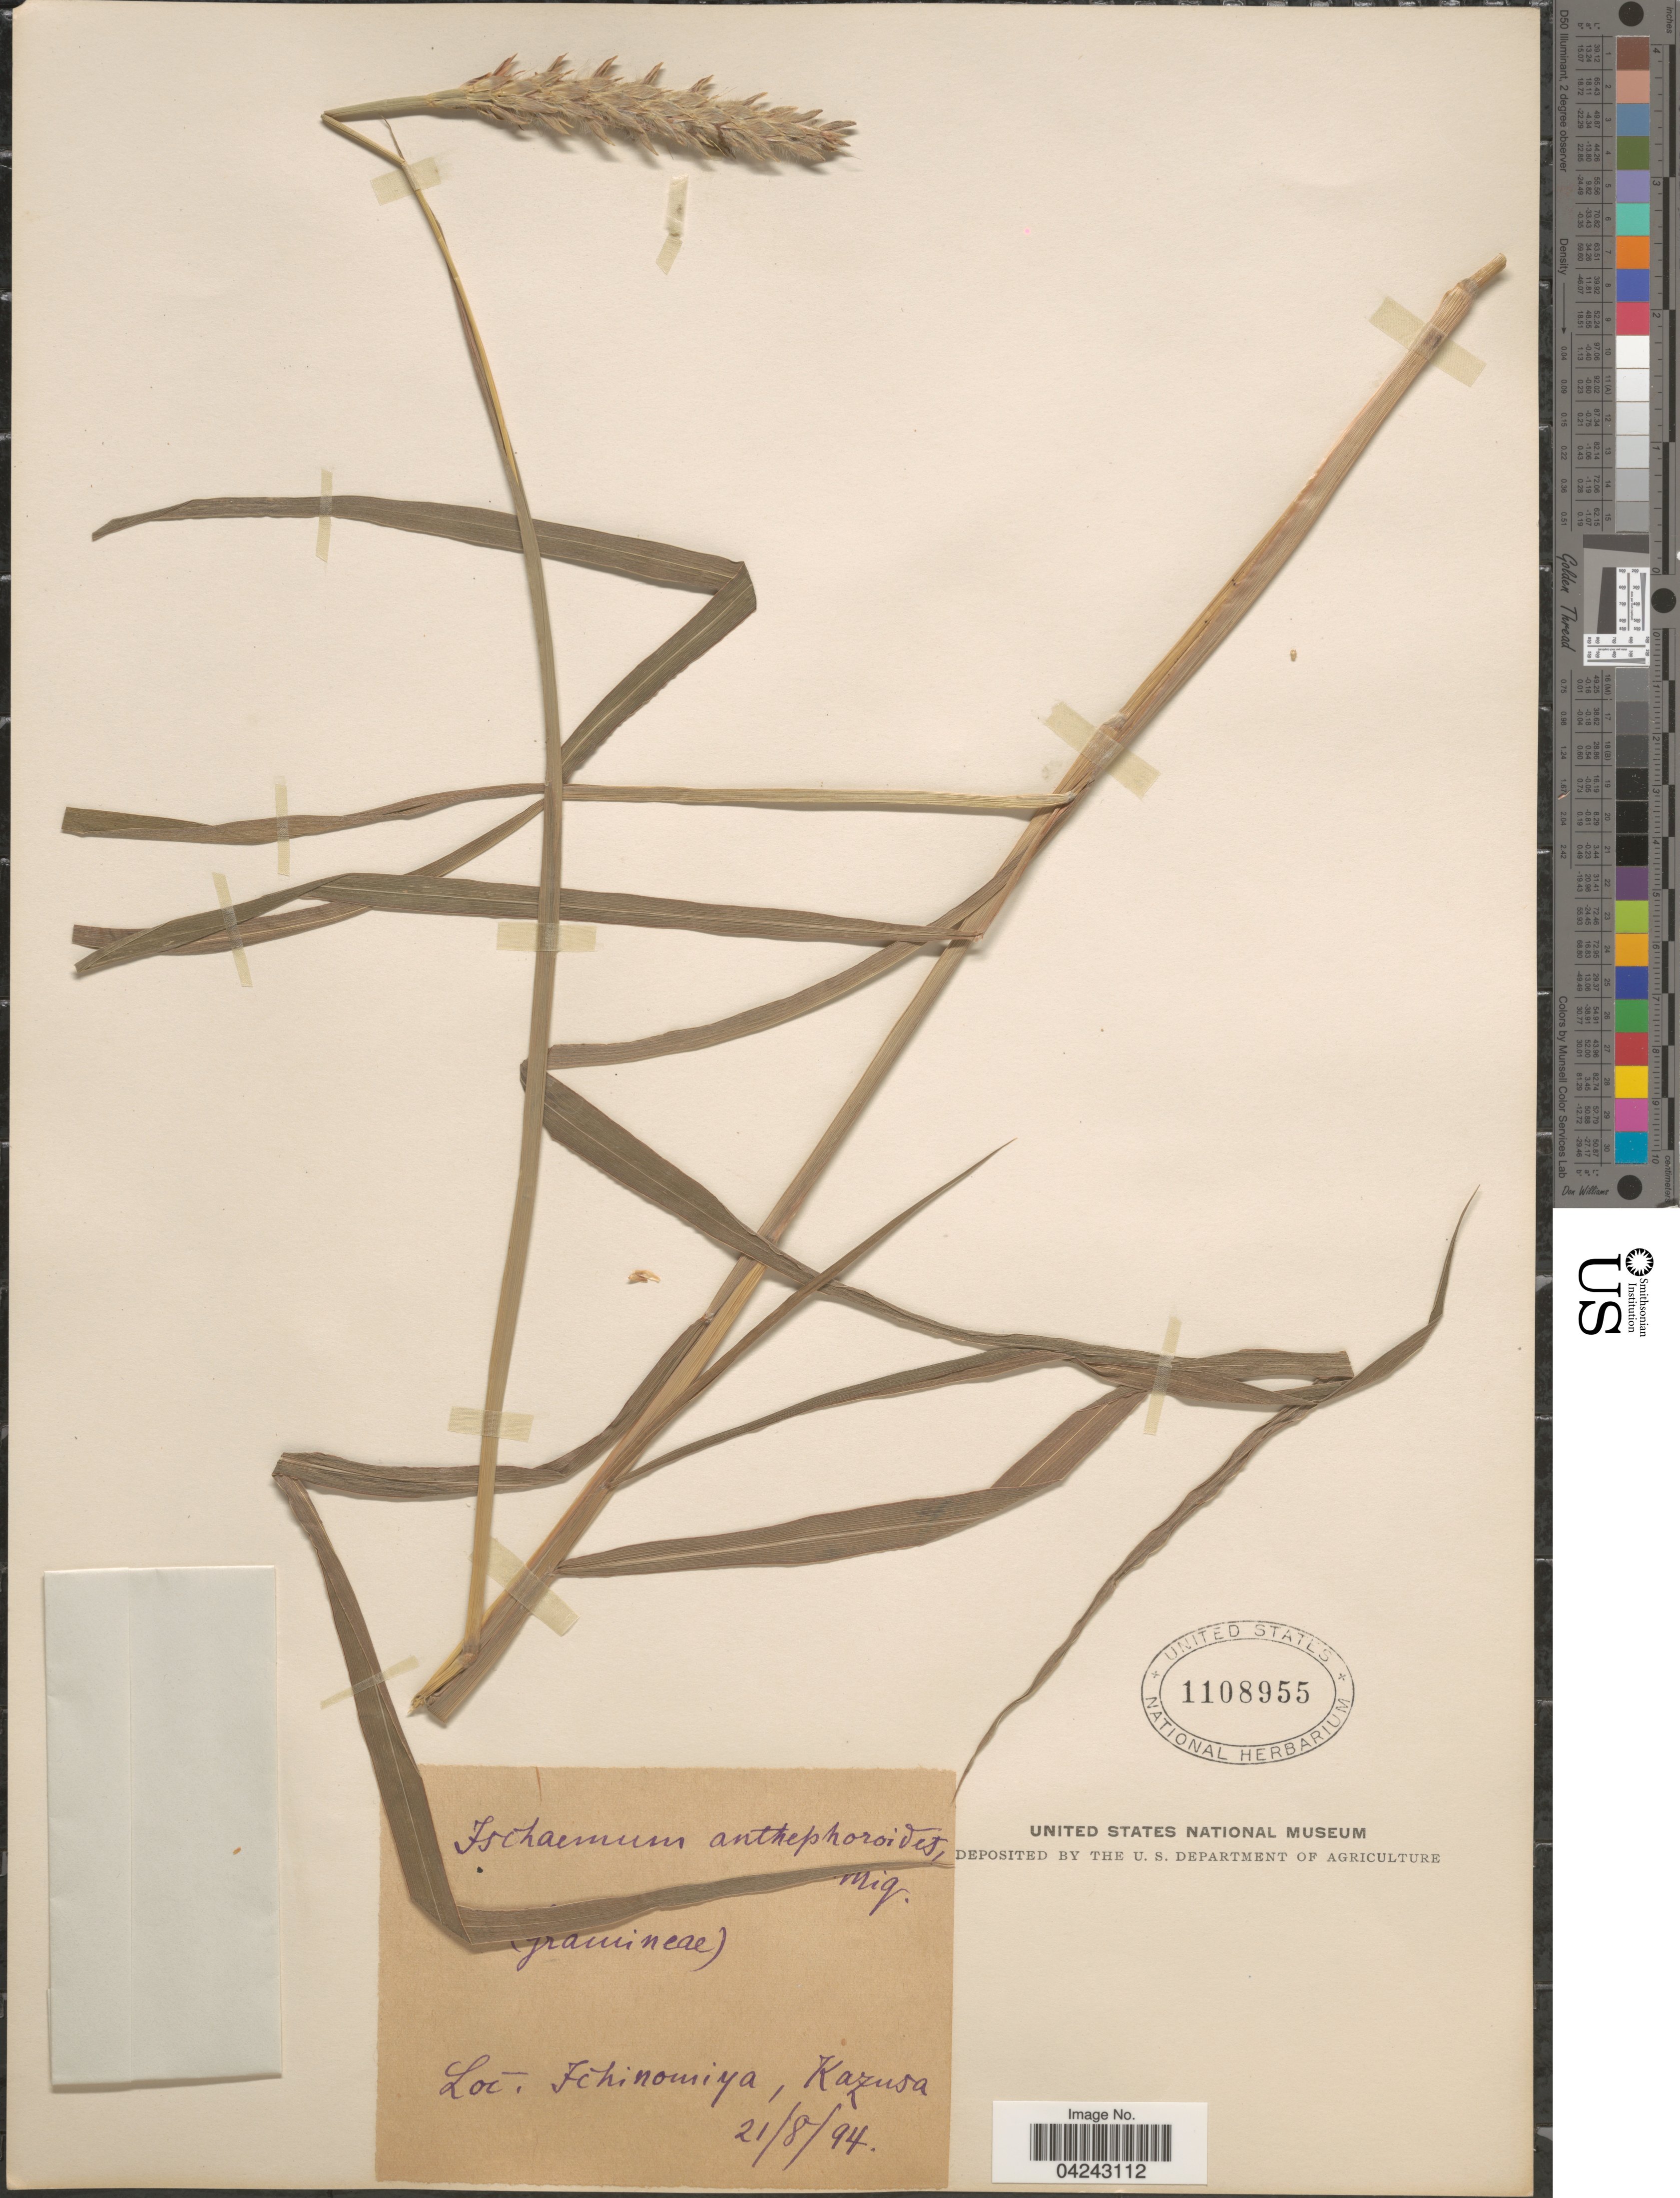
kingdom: Plantae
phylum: Tracheophyta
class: Liliopsida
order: Poales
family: Poaceae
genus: Ischaemum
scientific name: Ischaemum anthephoroides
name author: (Steud.) Miq.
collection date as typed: Transcribed d/m/y: 21/8/94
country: Japan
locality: Ichinomiya, Kazusa.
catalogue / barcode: US 1108955